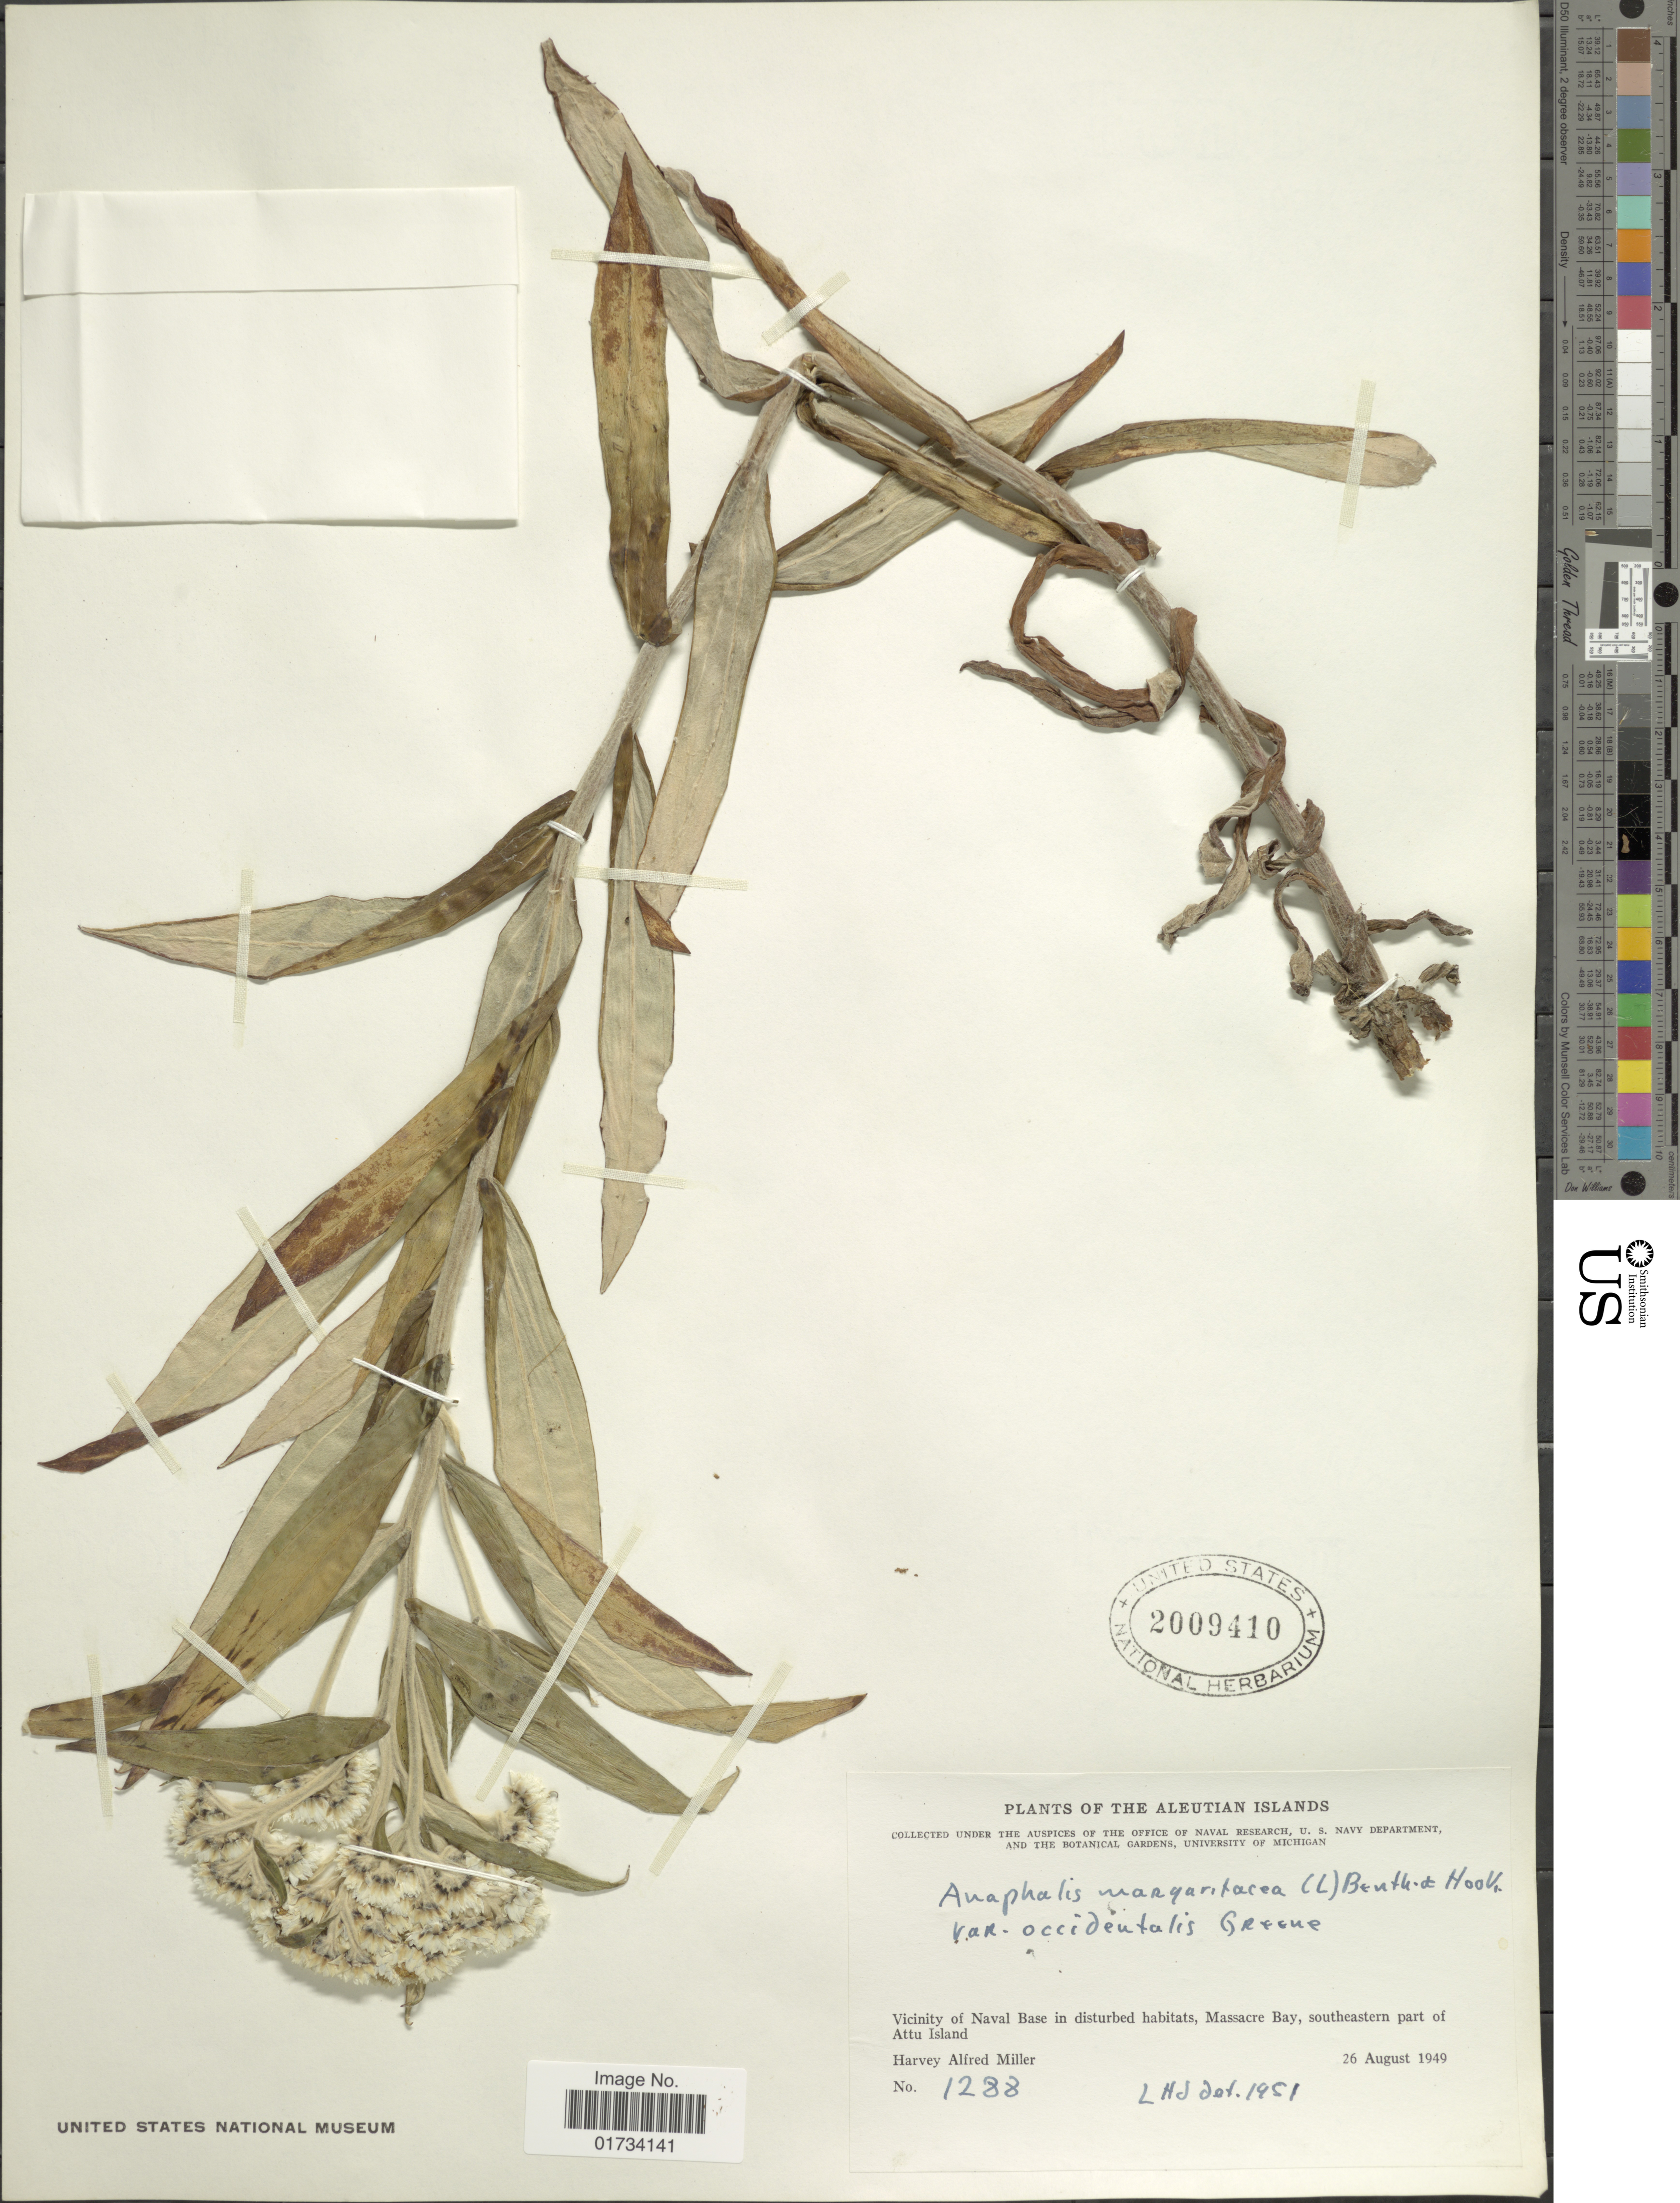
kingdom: Plantae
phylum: Tracheophyta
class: Magnoliopsida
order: Asterales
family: Asteraceae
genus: Anaphalis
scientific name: Anaphalis margaritacea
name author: (L.) Benth. & Hook. f.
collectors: H. A. Miller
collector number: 1288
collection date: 1949-08-26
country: United States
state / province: Alaska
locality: Aleutian Islands, vicinity of Naval base in disturbed, Massacre Bay, southeastern part of Attu Island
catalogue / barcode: US 2009410